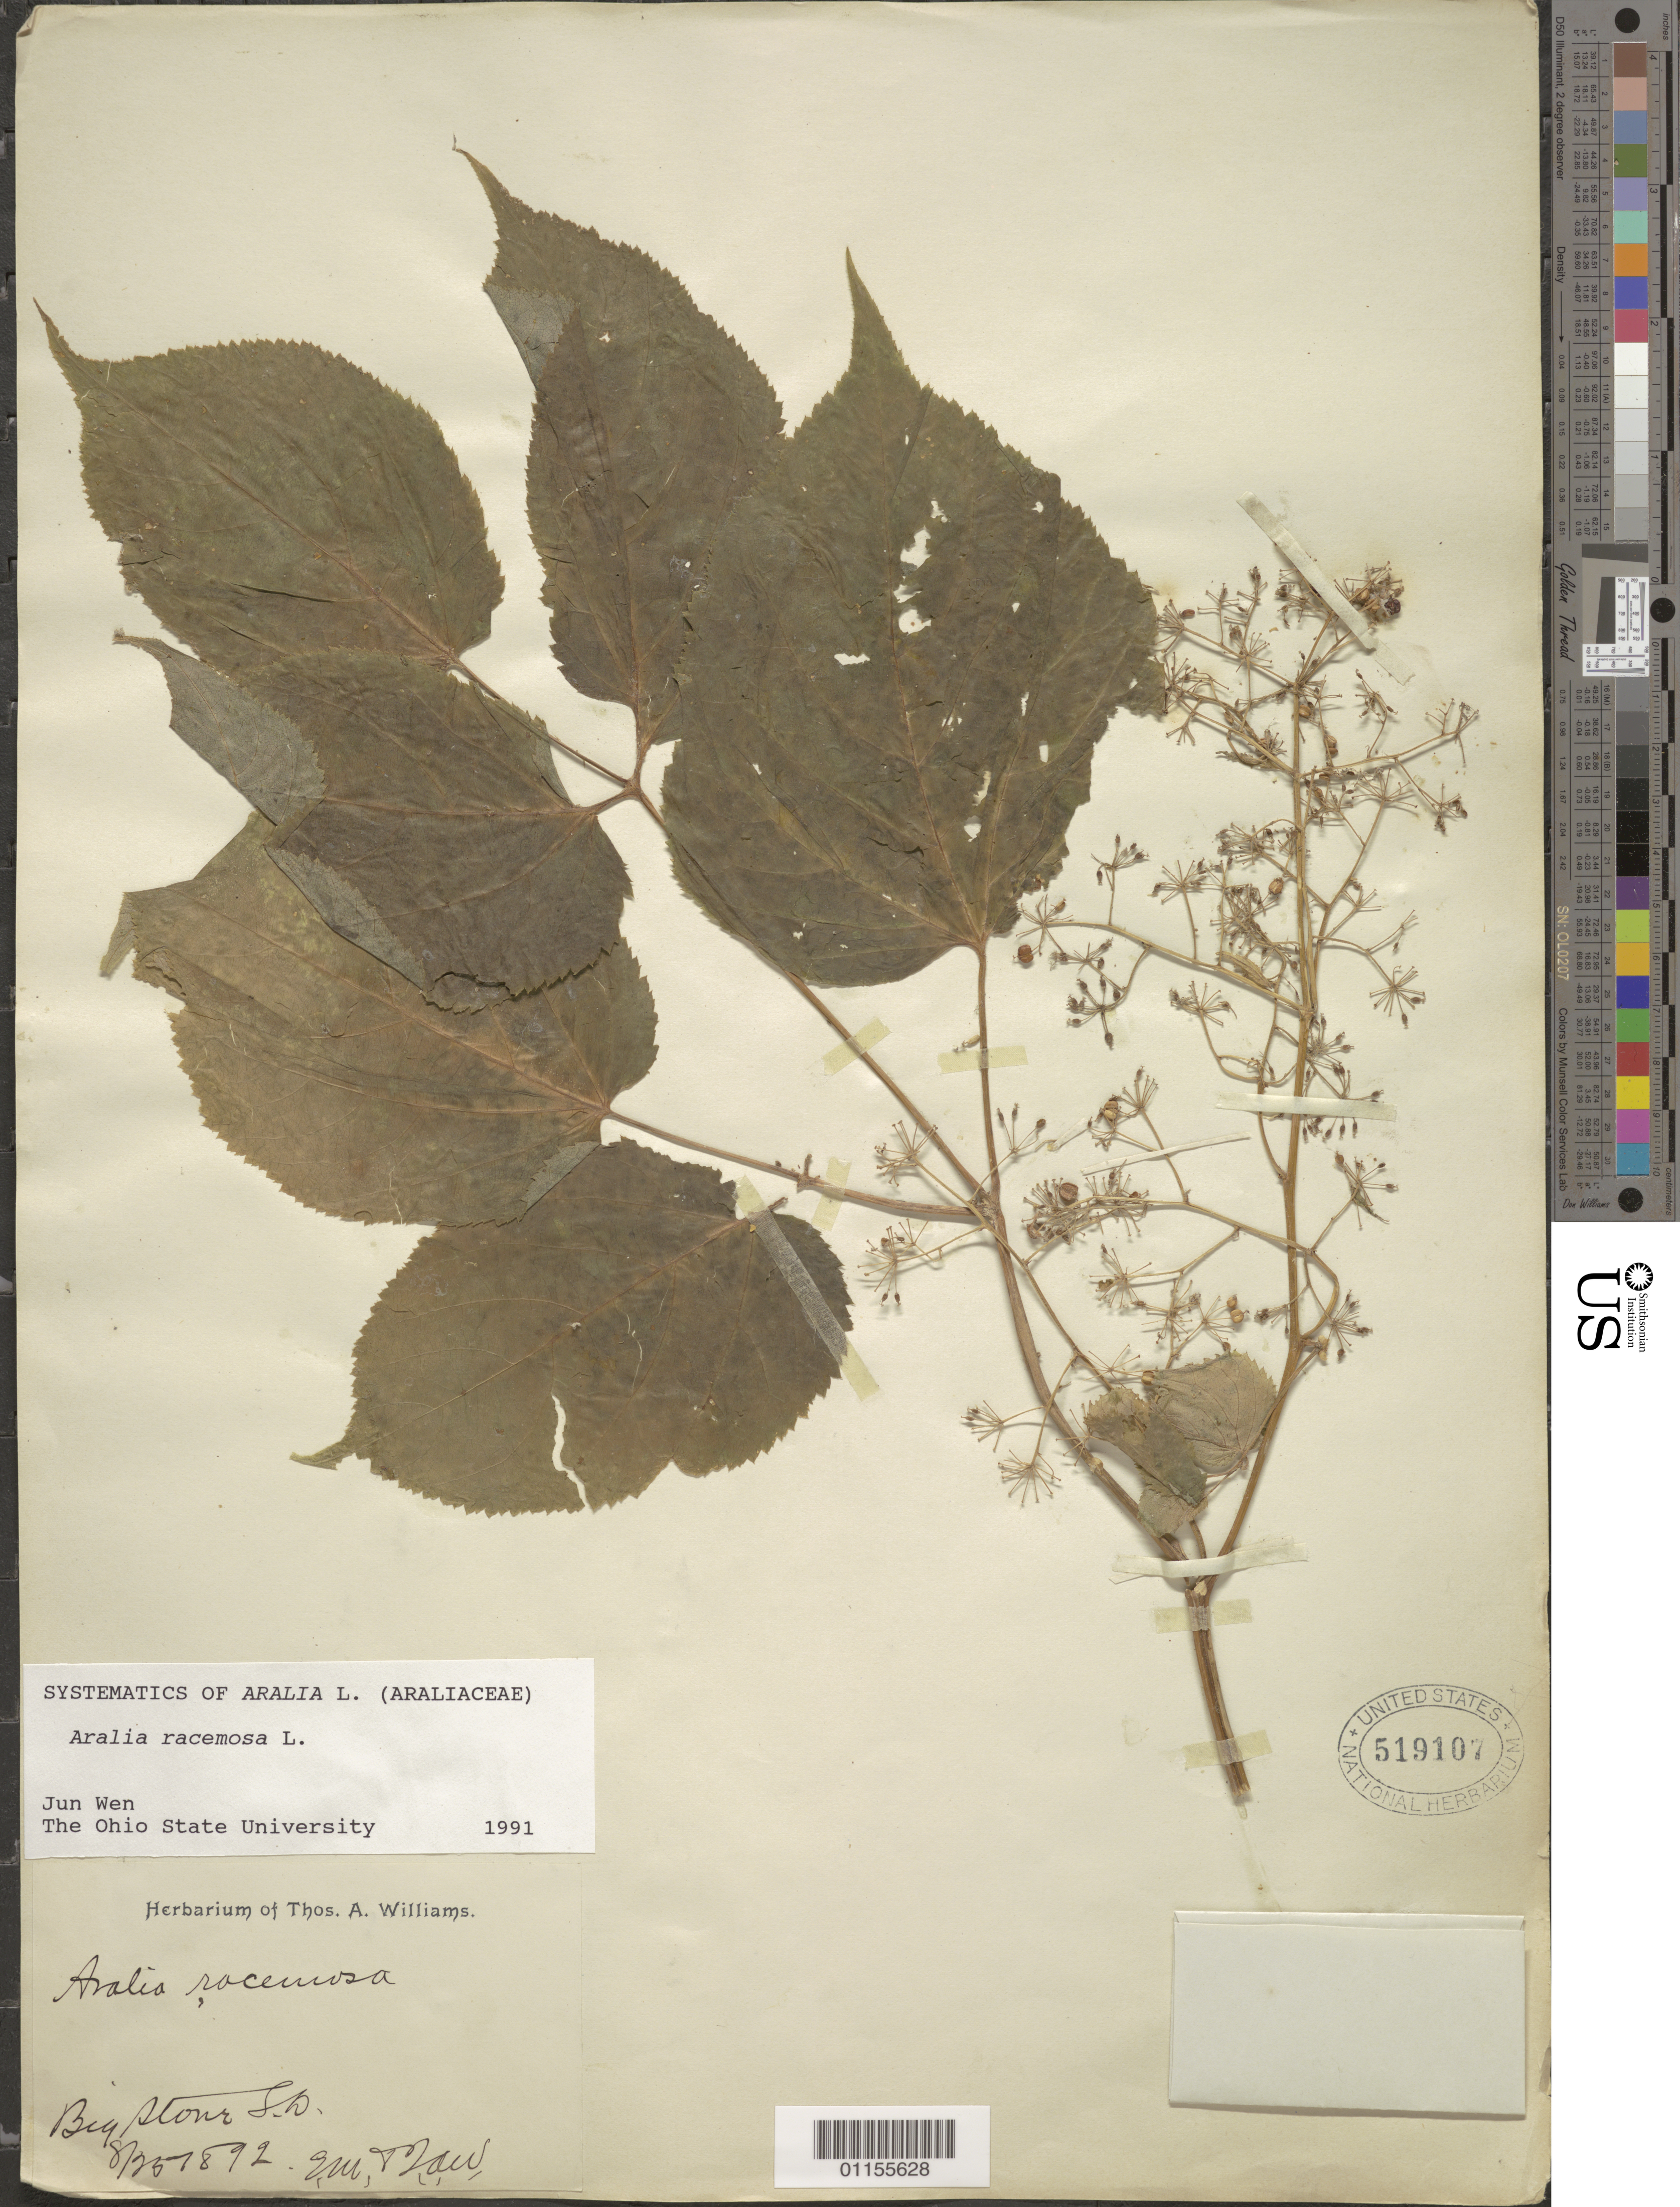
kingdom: Plantae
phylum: Tracheophyta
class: Magnoliopsida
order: Apiales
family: Araliaceae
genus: Aralia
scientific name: Aralia racemosa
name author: L.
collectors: T. A. Williams (herbarium)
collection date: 1892-08-25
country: United States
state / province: South Dakota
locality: Big Stone.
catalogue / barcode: US 519107